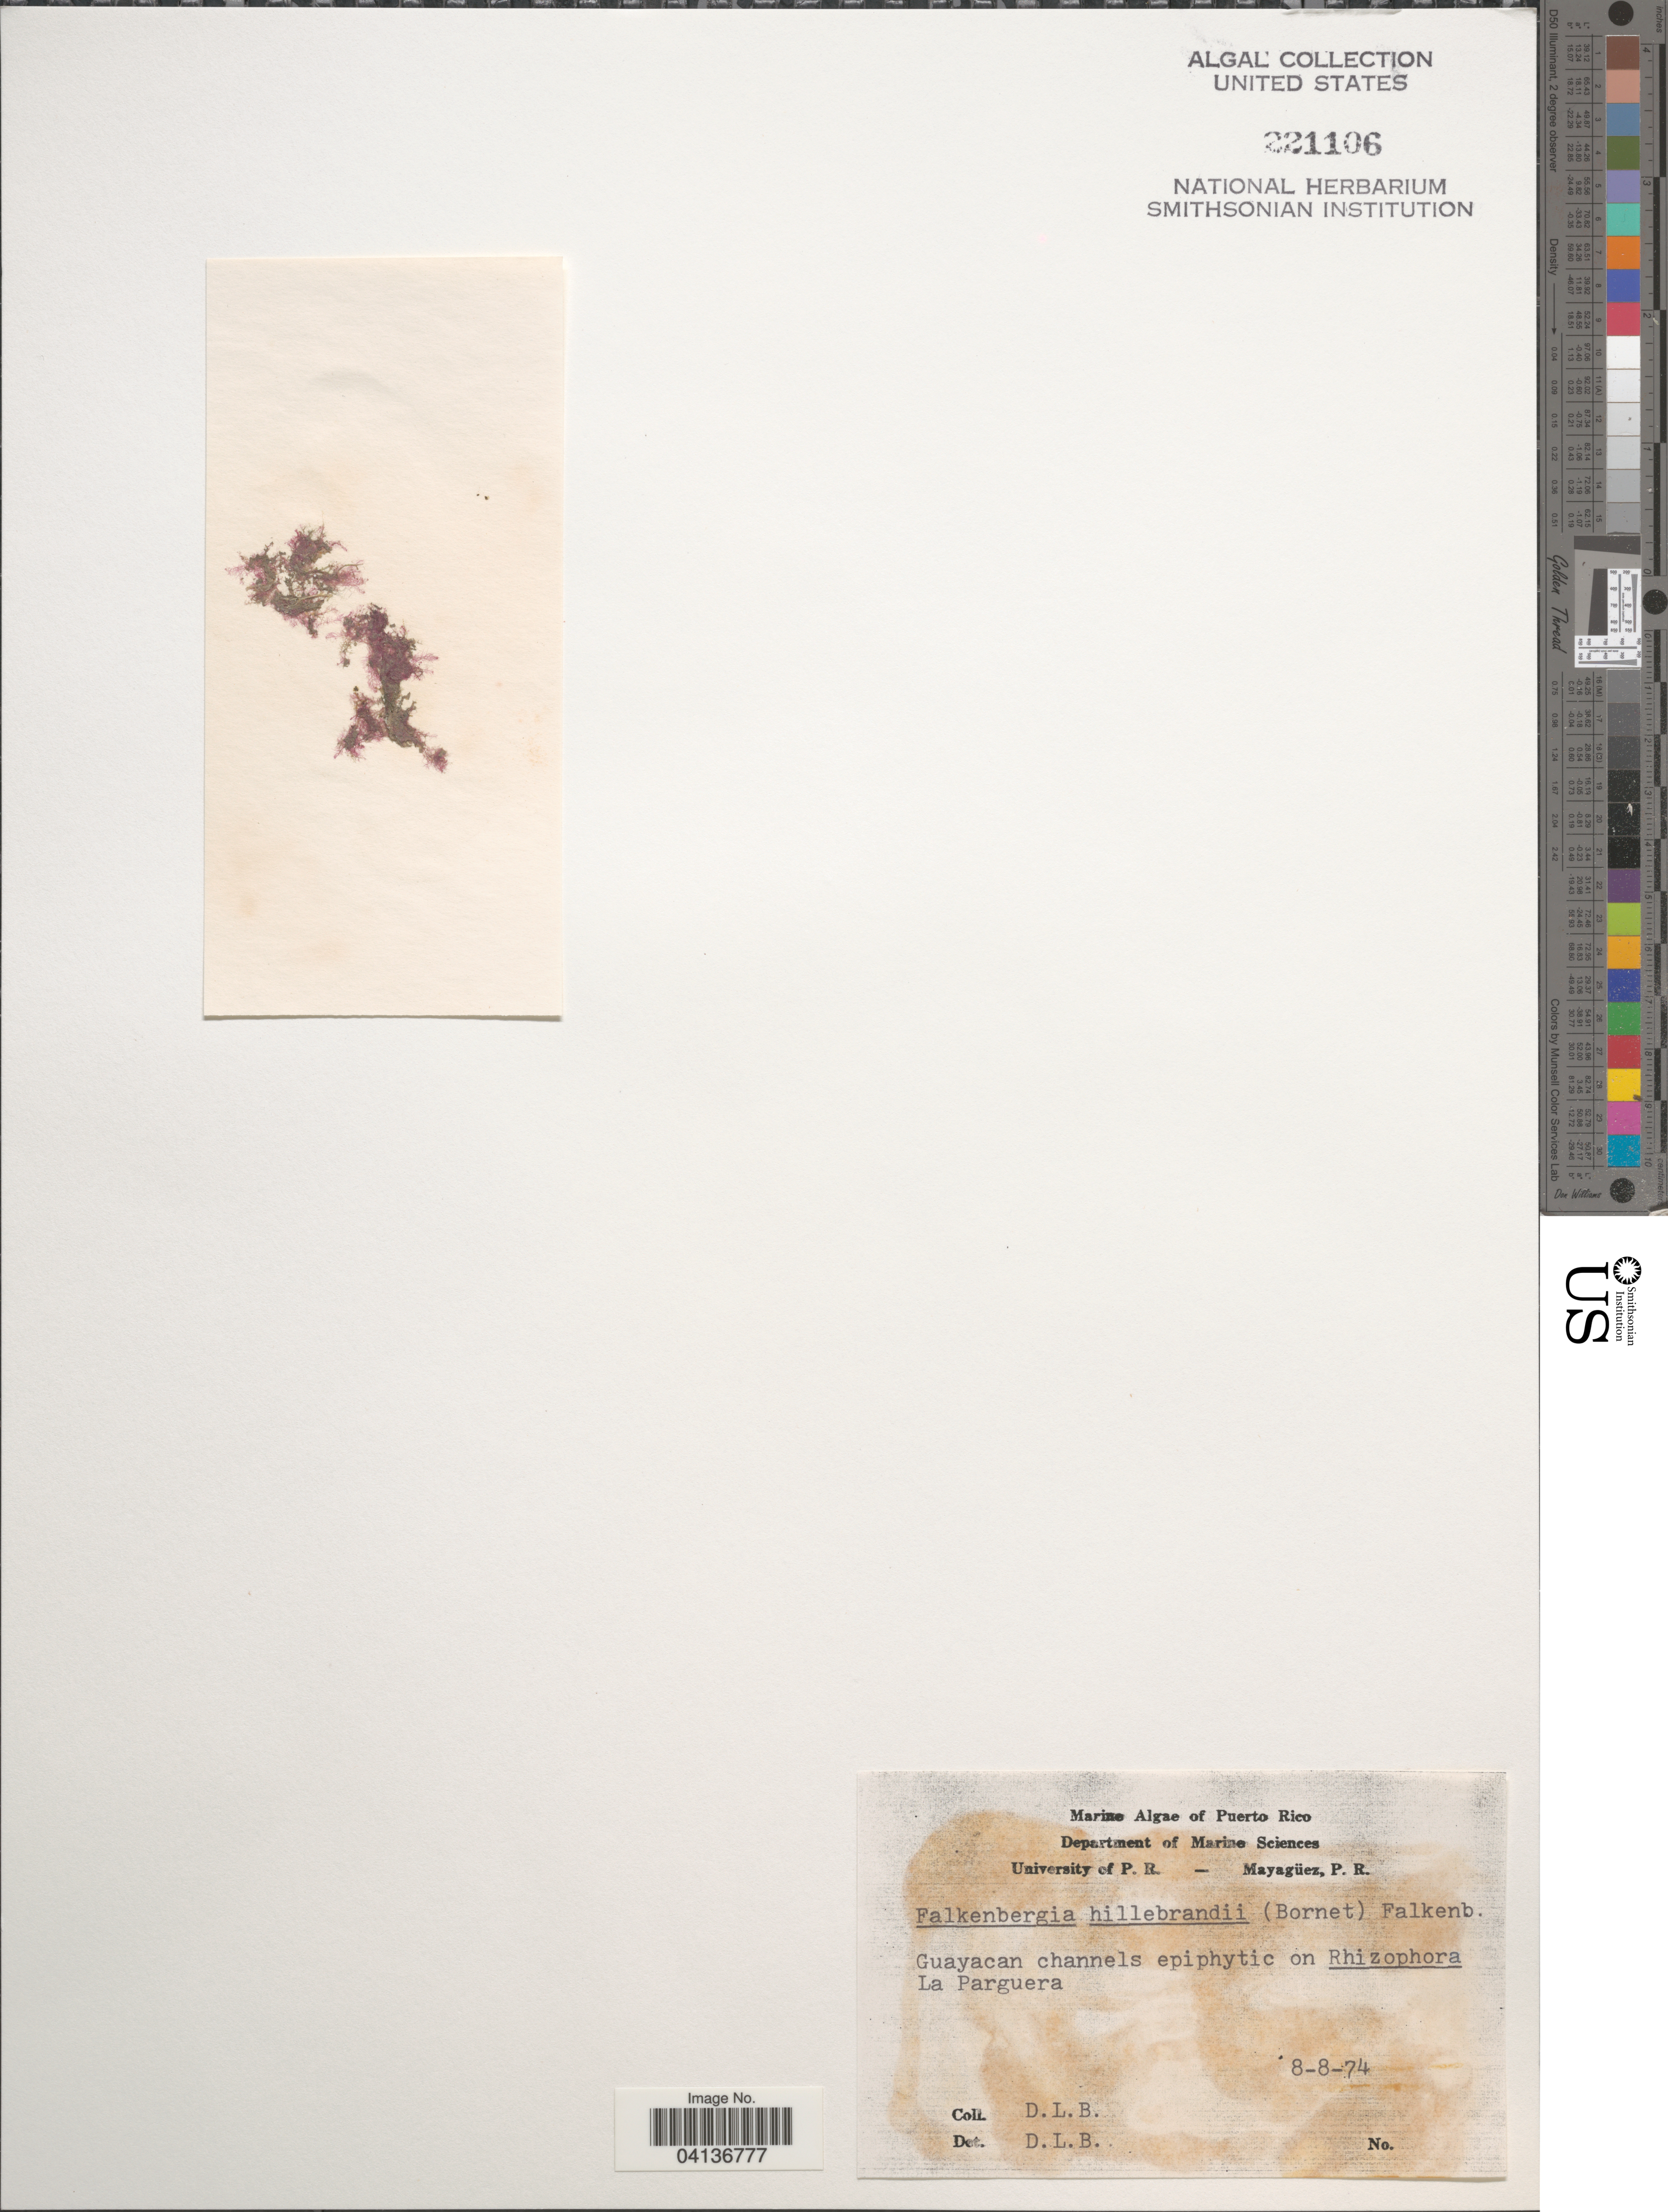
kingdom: Plantae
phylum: Rhodophyta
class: Florideophyceae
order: Bonnemaisoniales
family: Bonnemaisoniaceae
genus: Asparagopsis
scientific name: Asparagopsis taxiformis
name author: (Delile) Trevis.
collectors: D. L. B.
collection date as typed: Transcribed d/m/y: 8/8/74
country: Puerto Rico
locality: Guayacan channels epiphytic on Rhizophora. La Parguera.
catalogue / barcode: US 221106